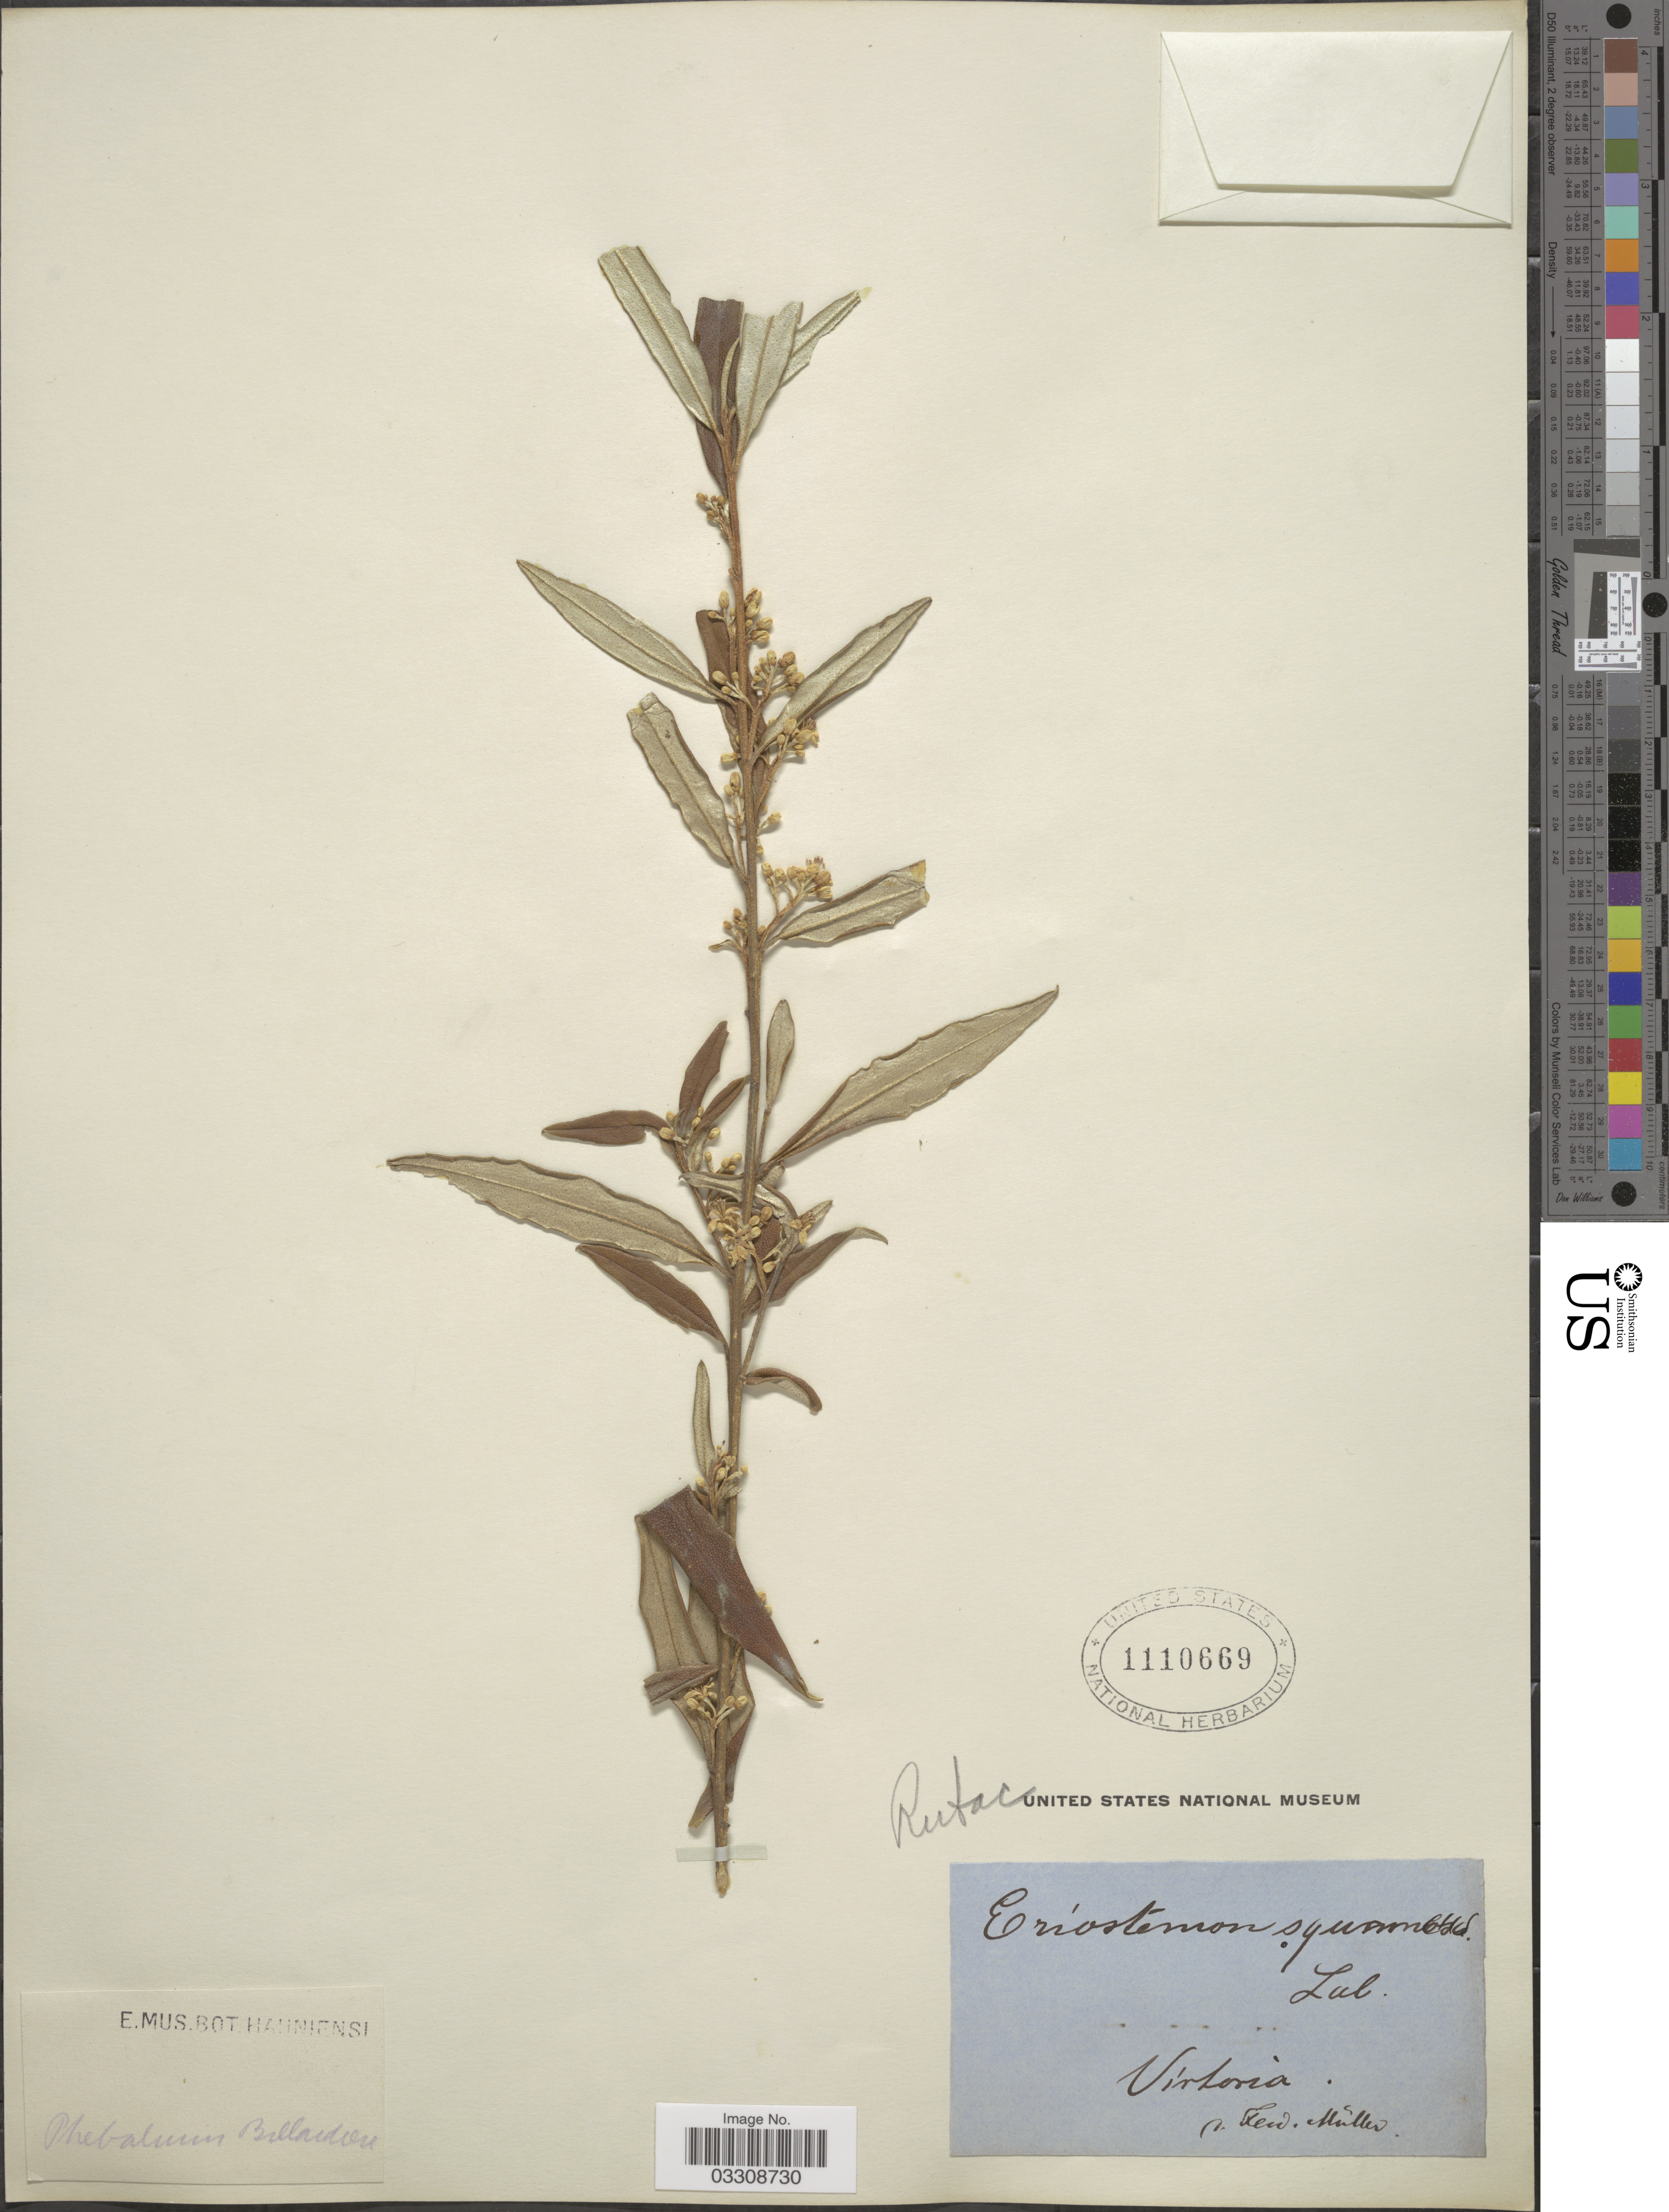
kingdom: Plantae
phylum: Tracheophyta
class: Magnoliopsida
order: Sapindales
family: Rutaceae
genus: Nematolepis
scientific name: Nematolepis squamea subsp. squamea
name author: (Labill.) Paul G. Wilson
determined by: Strong, Mark T., (BOT), Smithsonian Institution - National Museum of Natural History (UNITED STATES)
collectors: F. Mueller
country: Australia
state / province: Victoria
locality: Victoria.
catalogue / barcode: US 1110669